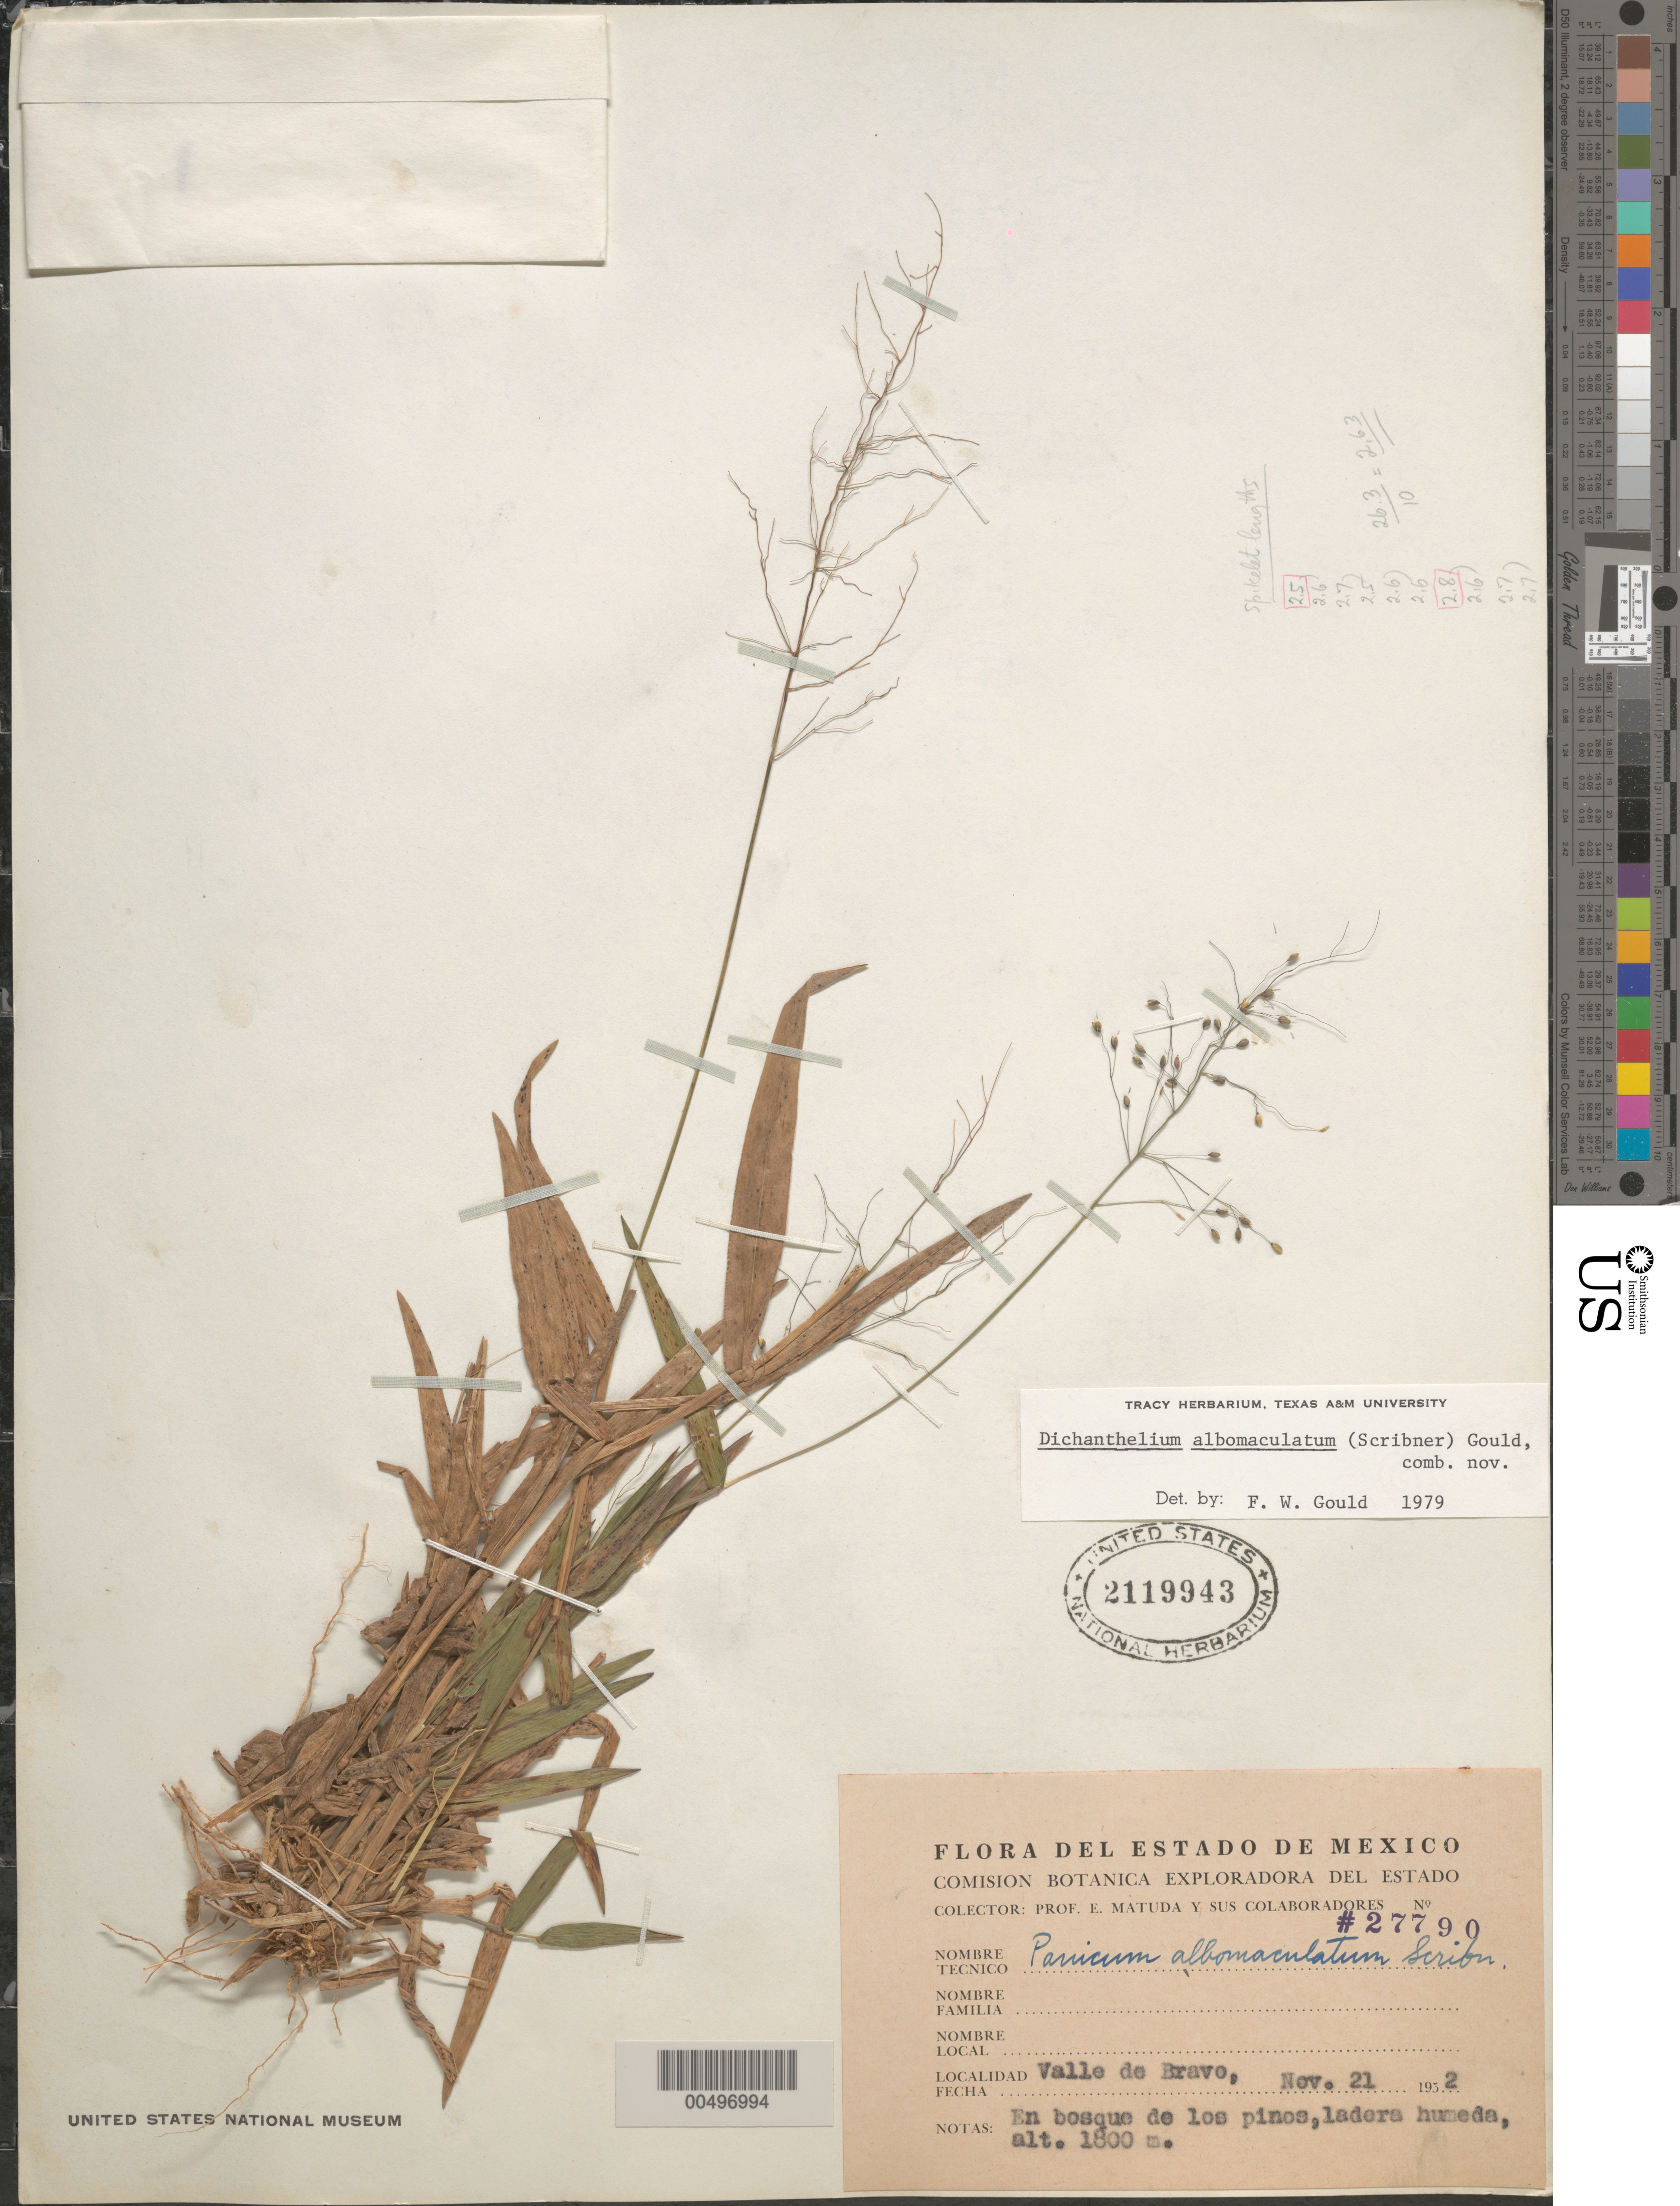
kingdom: Plantae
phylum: Tracheophyta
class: Liliopsida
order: Poales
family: Poaceae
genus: Dichanthelium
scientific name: Dichanthelium albomaculatum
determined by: Gould, F. W.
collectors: E. Matuda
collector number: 27790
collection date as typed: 21 Nov 1952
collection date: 1952-11-21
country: Mexico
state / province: México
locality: Valle de Bravo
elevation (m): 1800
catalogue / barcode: US 2119943